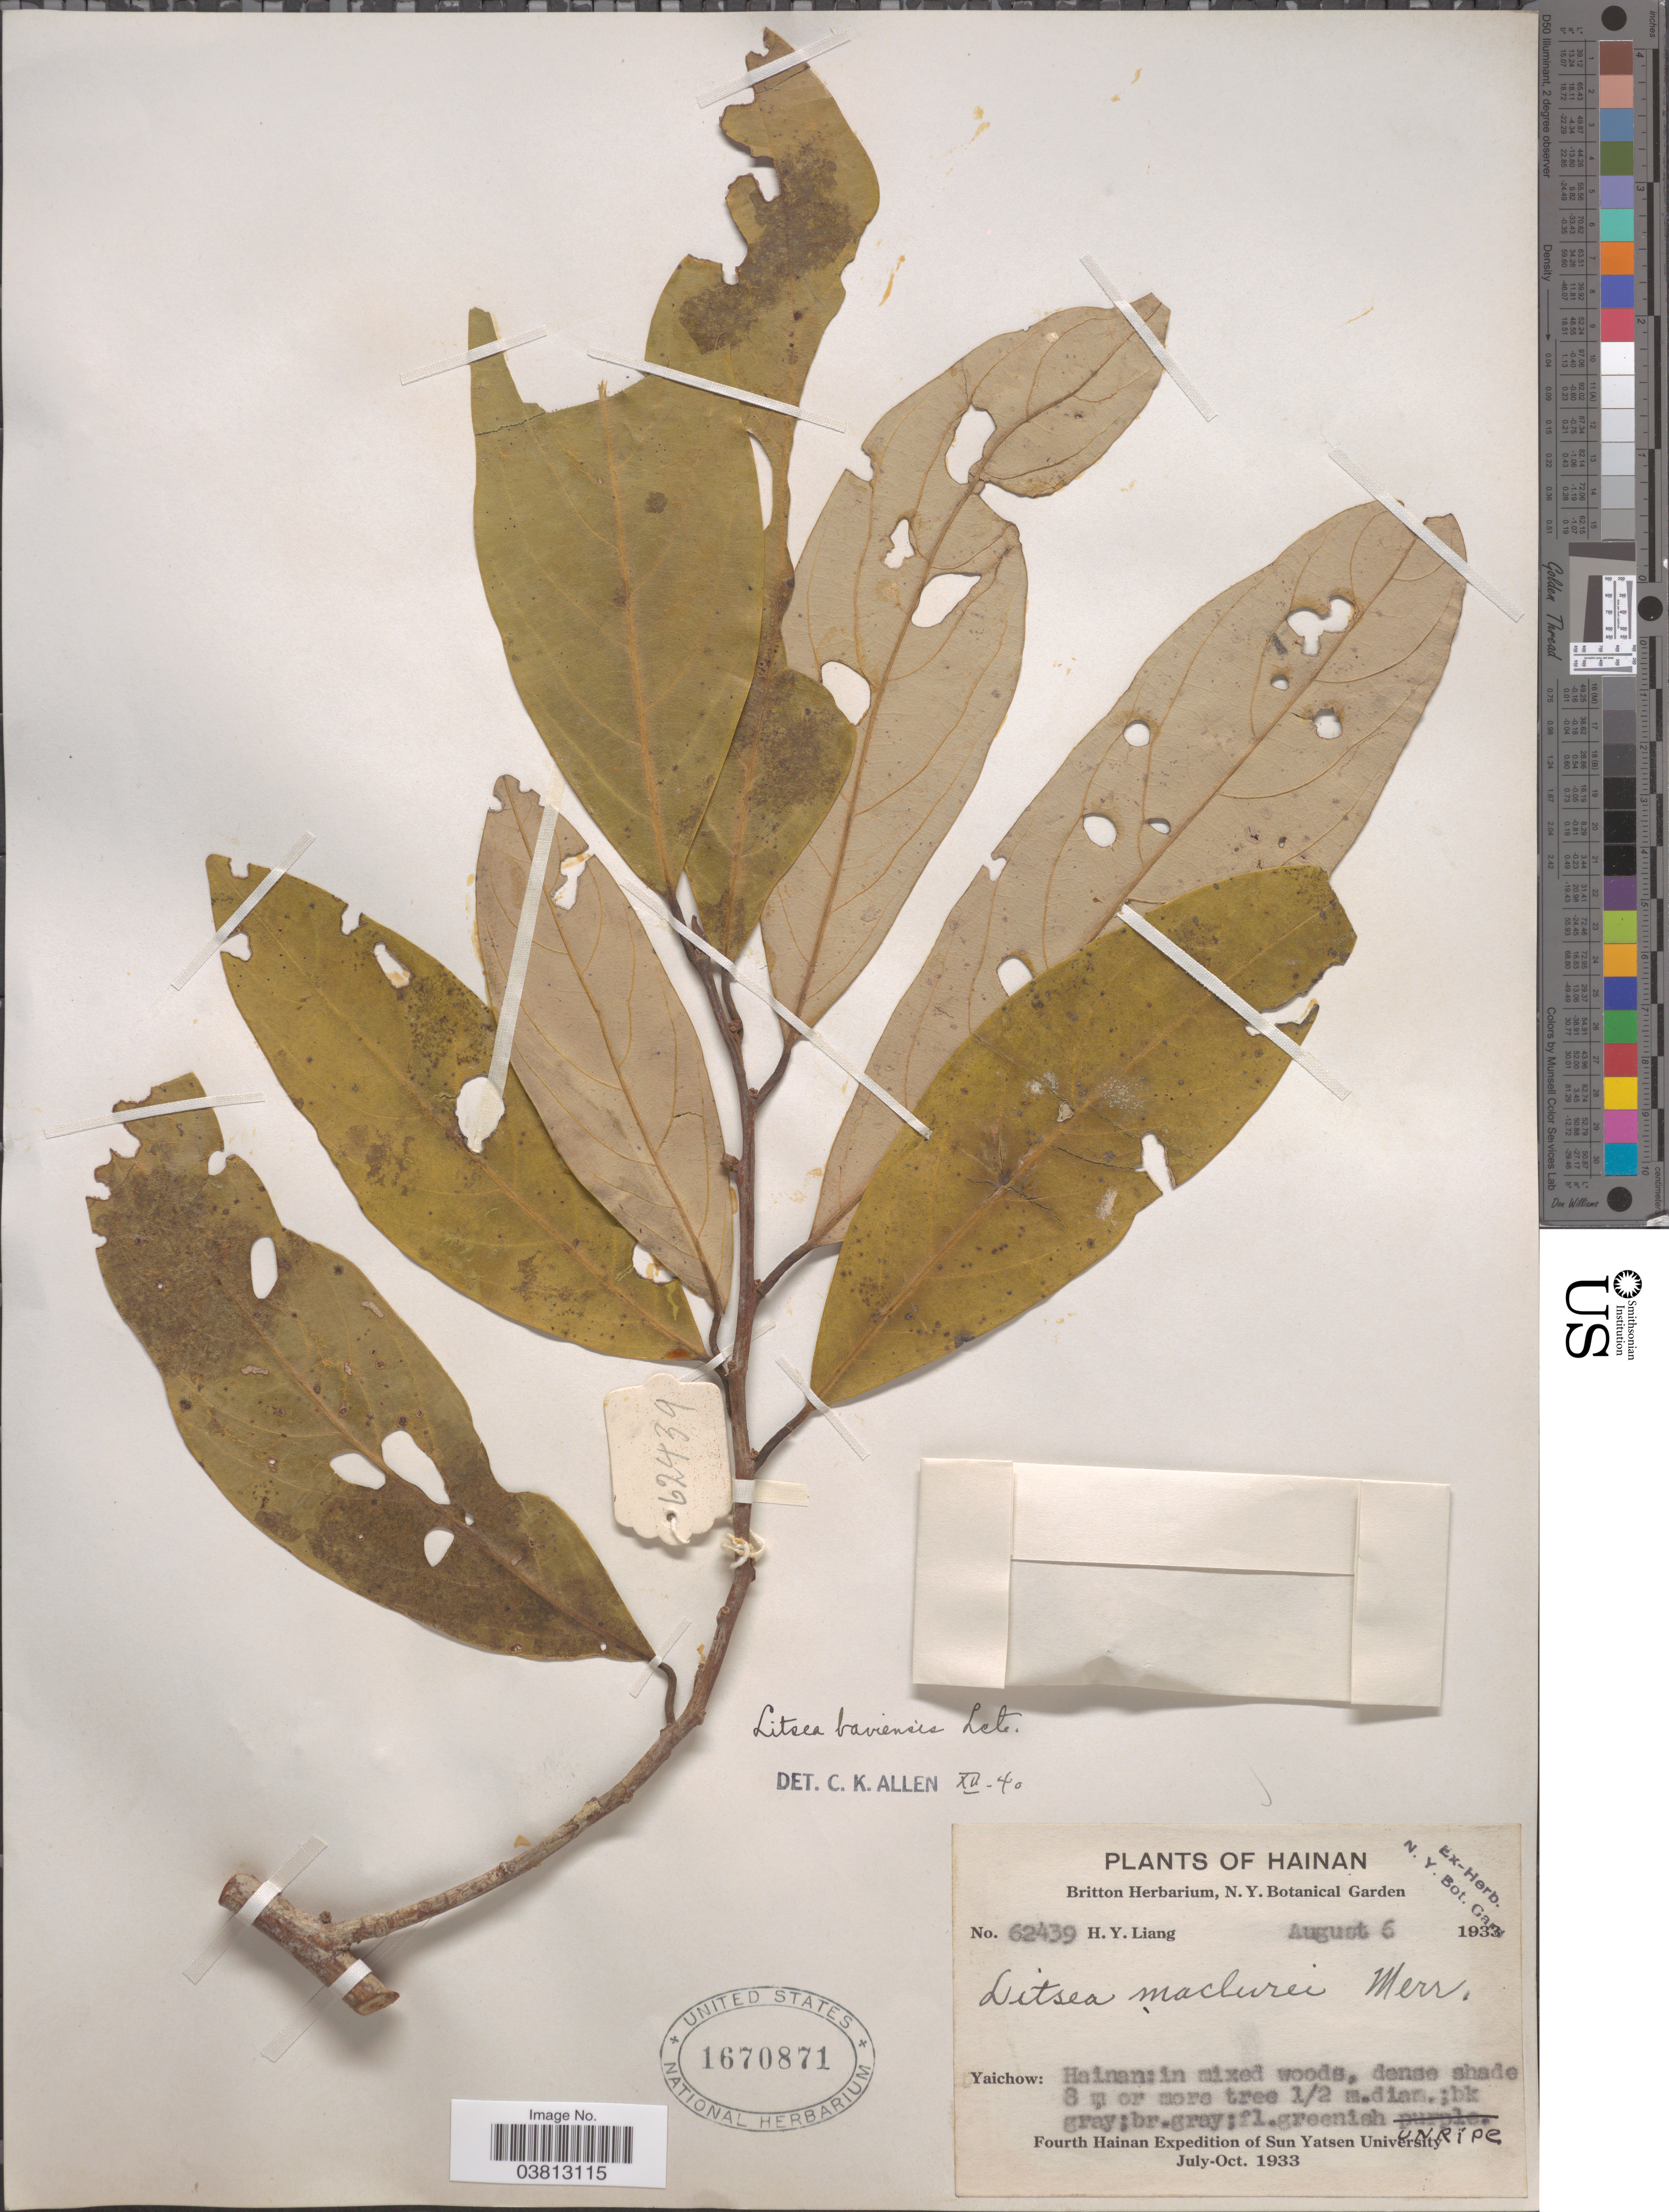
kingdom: Plantae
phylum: Tracheophyta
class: Magnoliopsida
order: Laurales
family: Lauraceae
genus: Litsea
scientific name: Litsea baviensis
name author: Lecomte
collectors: H. Y. Liang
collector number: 62439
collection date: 1933-08-06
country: China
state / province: Hainan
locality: Yaichow.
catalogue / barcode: US 1670871